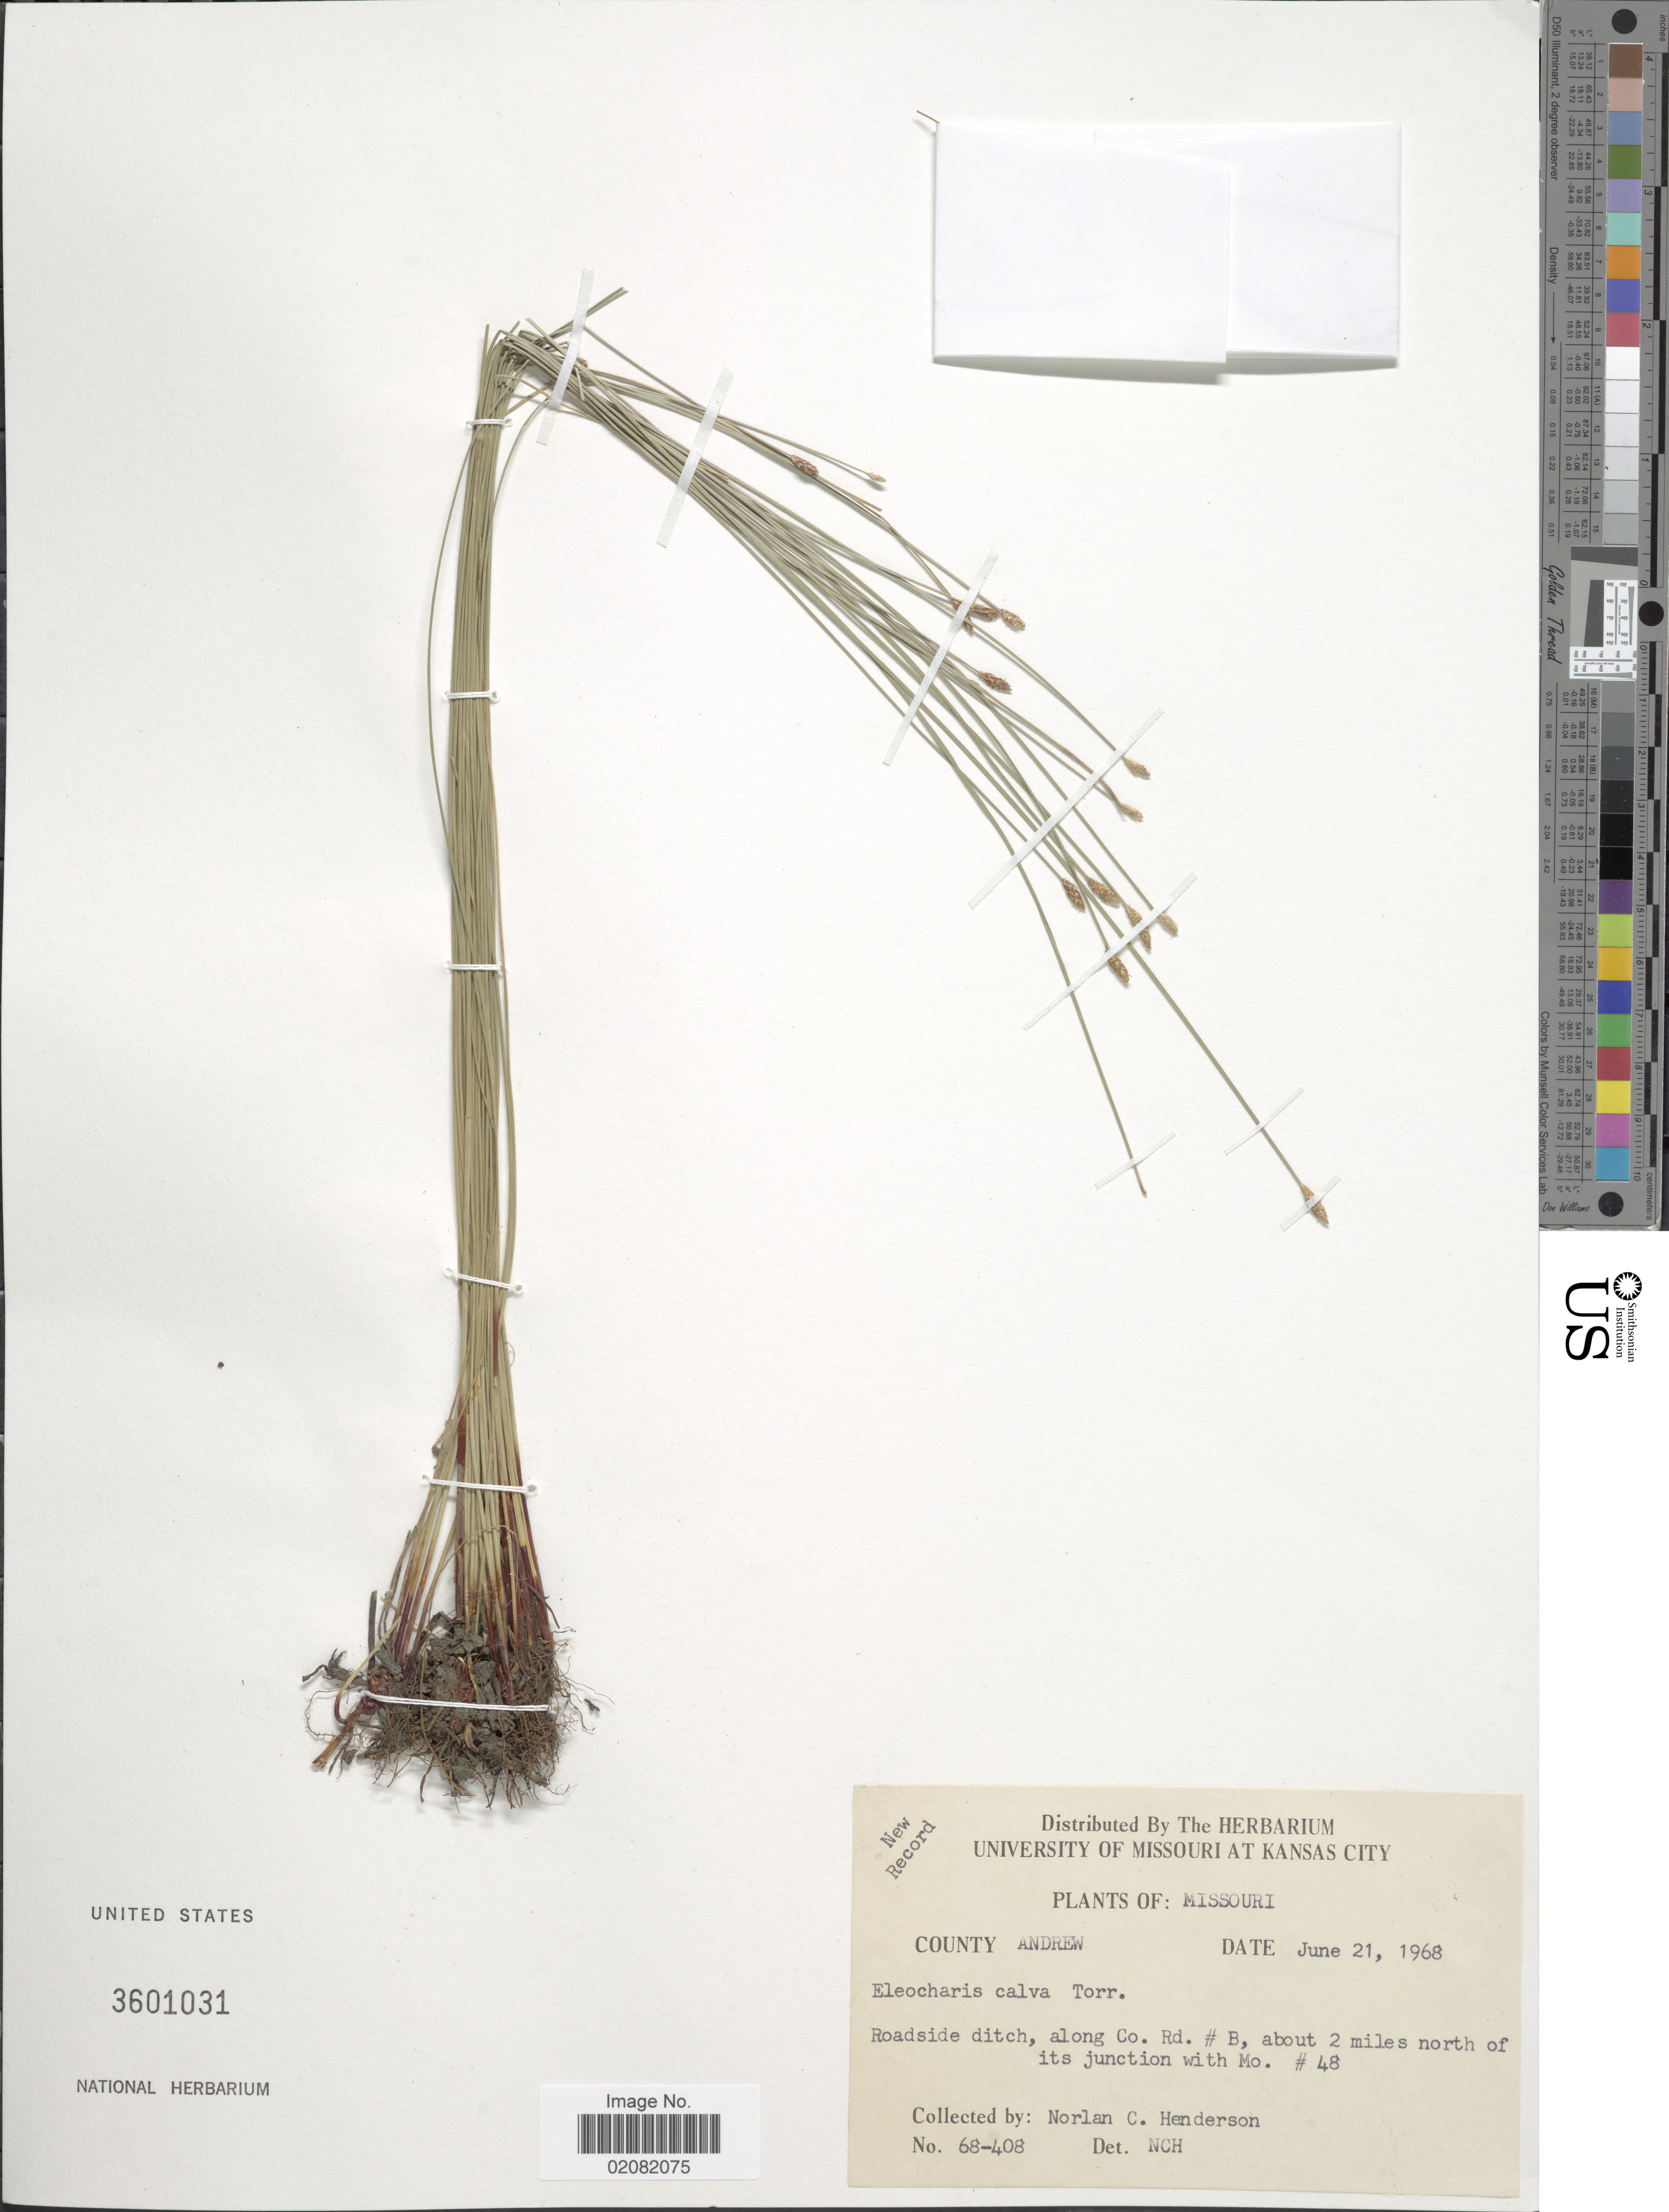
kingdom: Plantae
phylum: Tracheophyta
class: Liliopsida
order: Poales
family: Cyperaceae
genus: Eleocharis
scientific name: Eleocharis erythropoda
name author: Steud.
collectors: N. C. Henderson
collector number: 68-408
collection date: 1968-06-21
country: United States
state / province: Missouri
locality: County Andrew, Roadside ditch, along Co Rd # B, about 2 miles north of its junction with mo # 48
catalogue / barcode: US 3601031